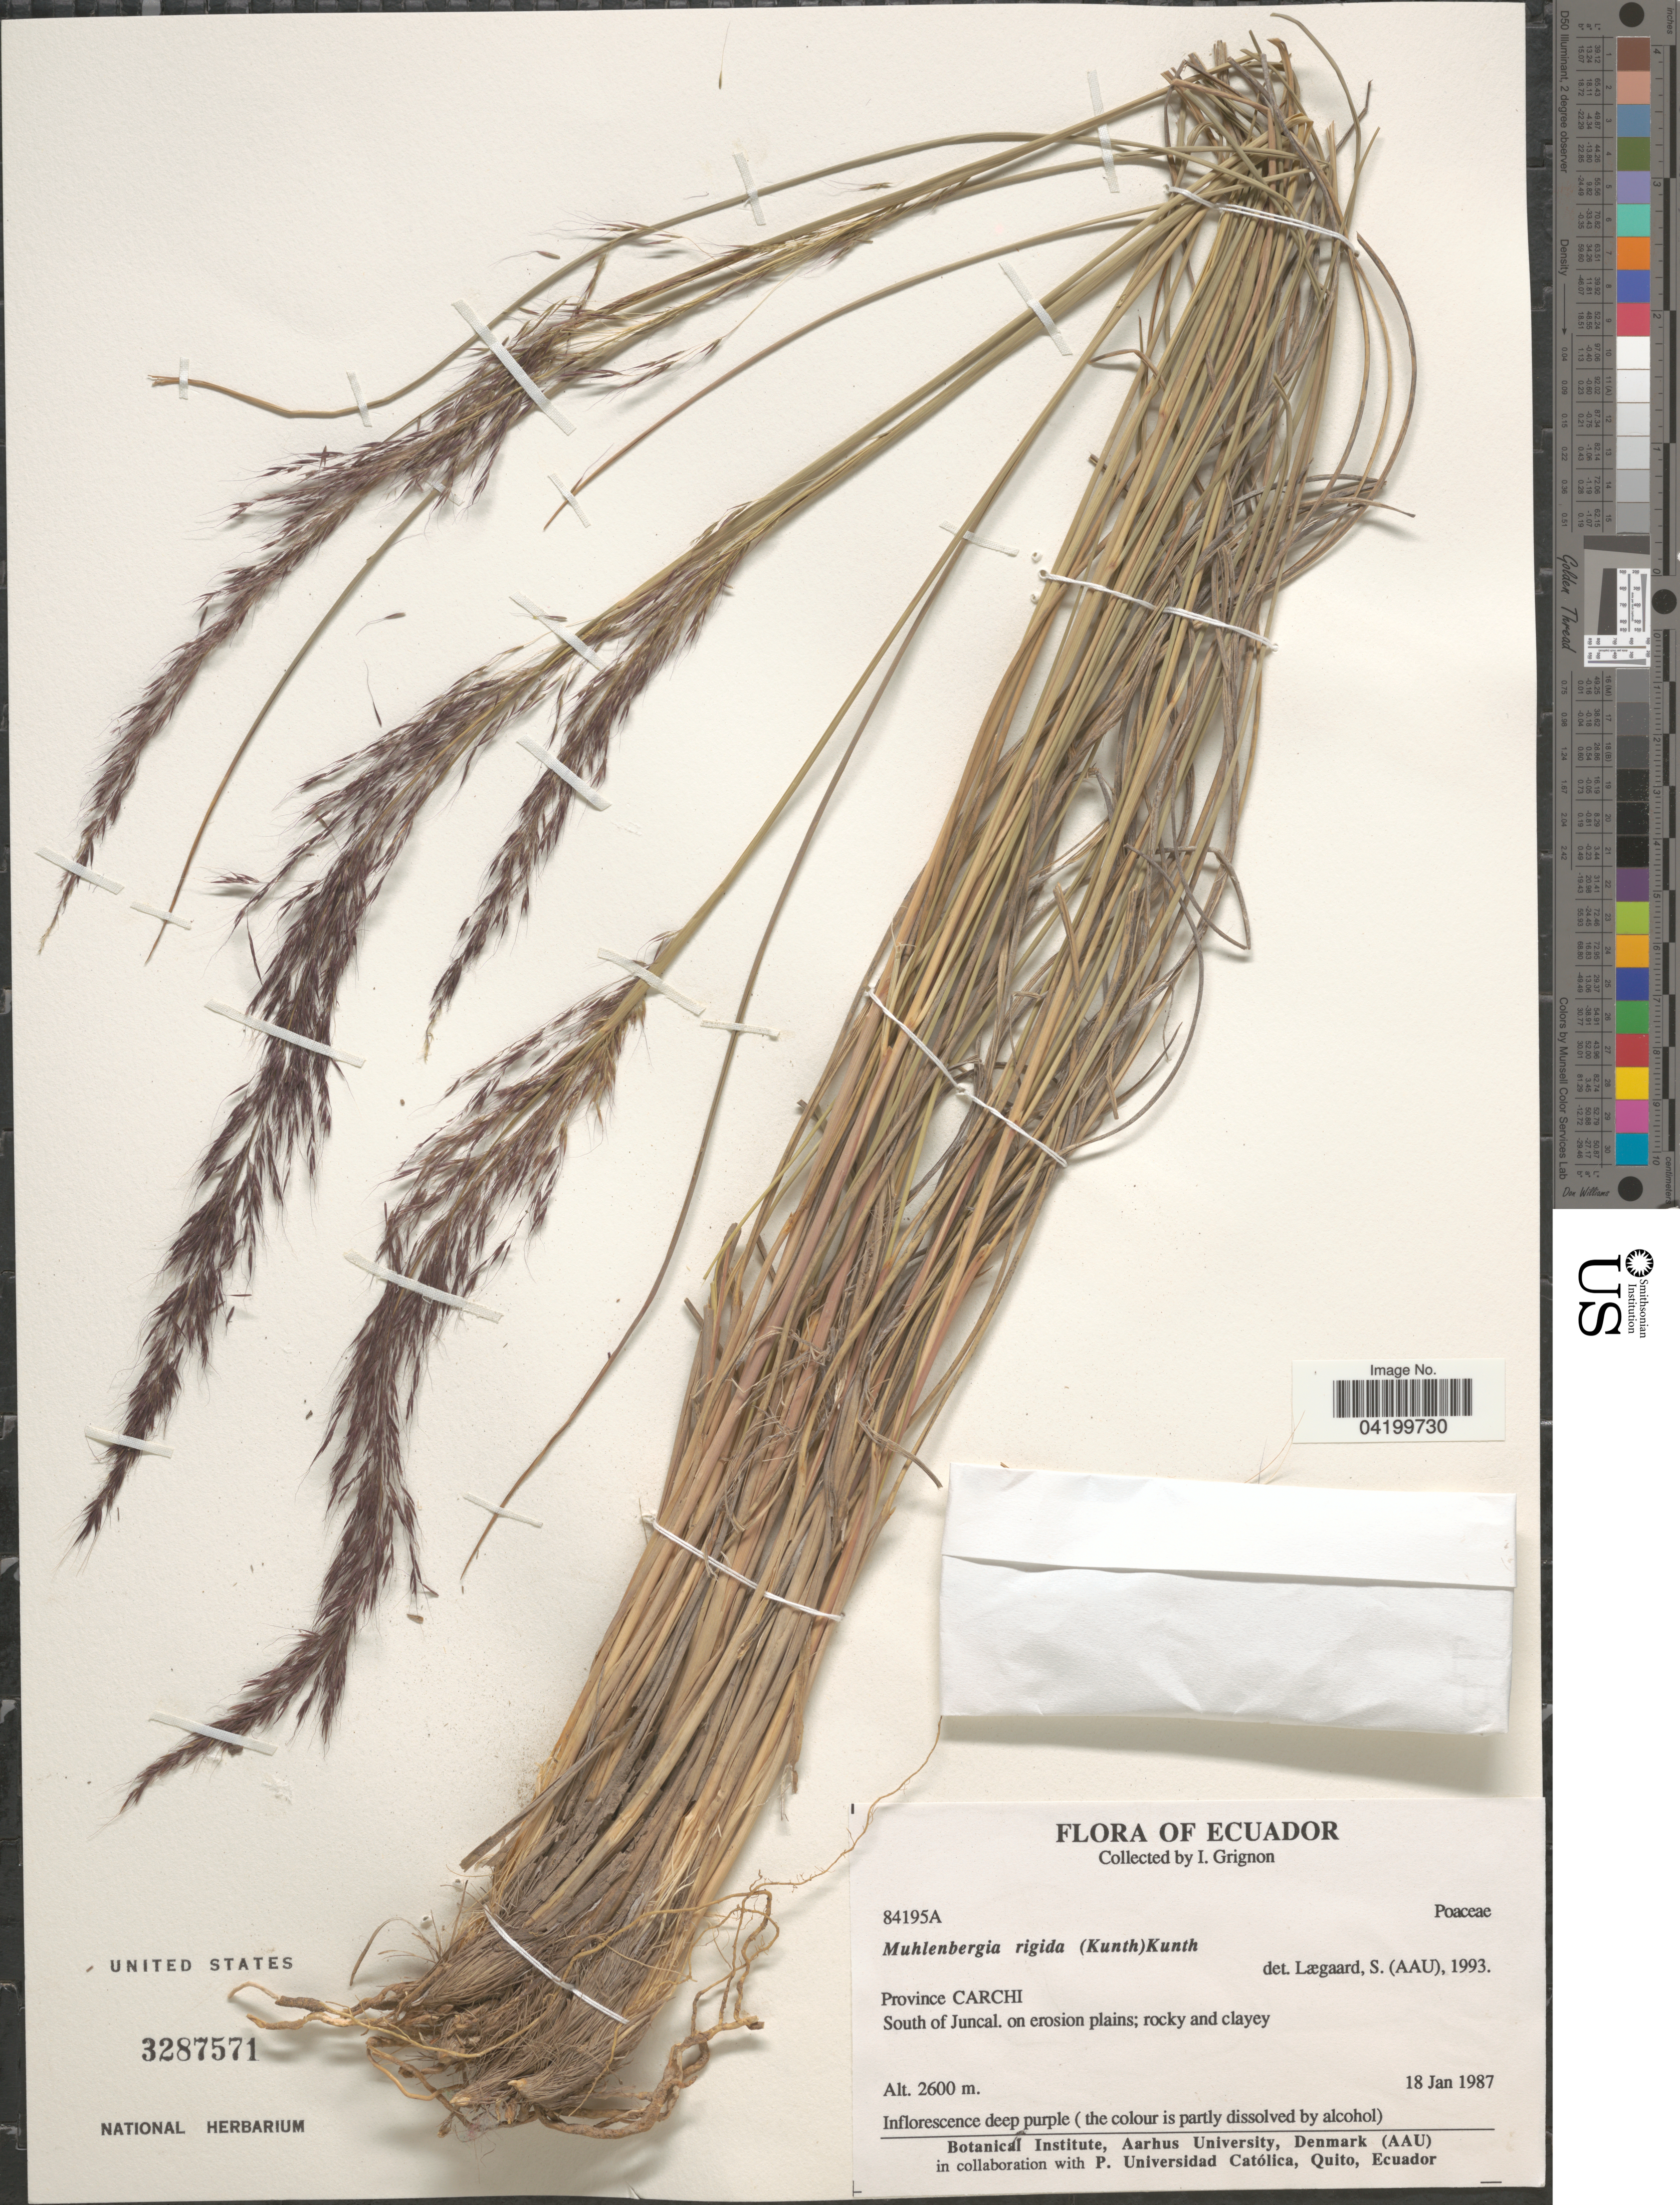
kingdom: Plantae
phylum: Tracheophyta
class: Liliopsida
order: Poales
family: Poaceae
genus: Muhlenbergia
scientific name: Muhlenbergia rigida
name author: (Kunth) Kunth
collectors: I. Grignon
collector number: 84195A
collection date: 1987-01-18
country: Ecuador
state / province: Carchi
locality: South of Juncal.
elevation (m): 2600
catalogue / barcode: US 3287571